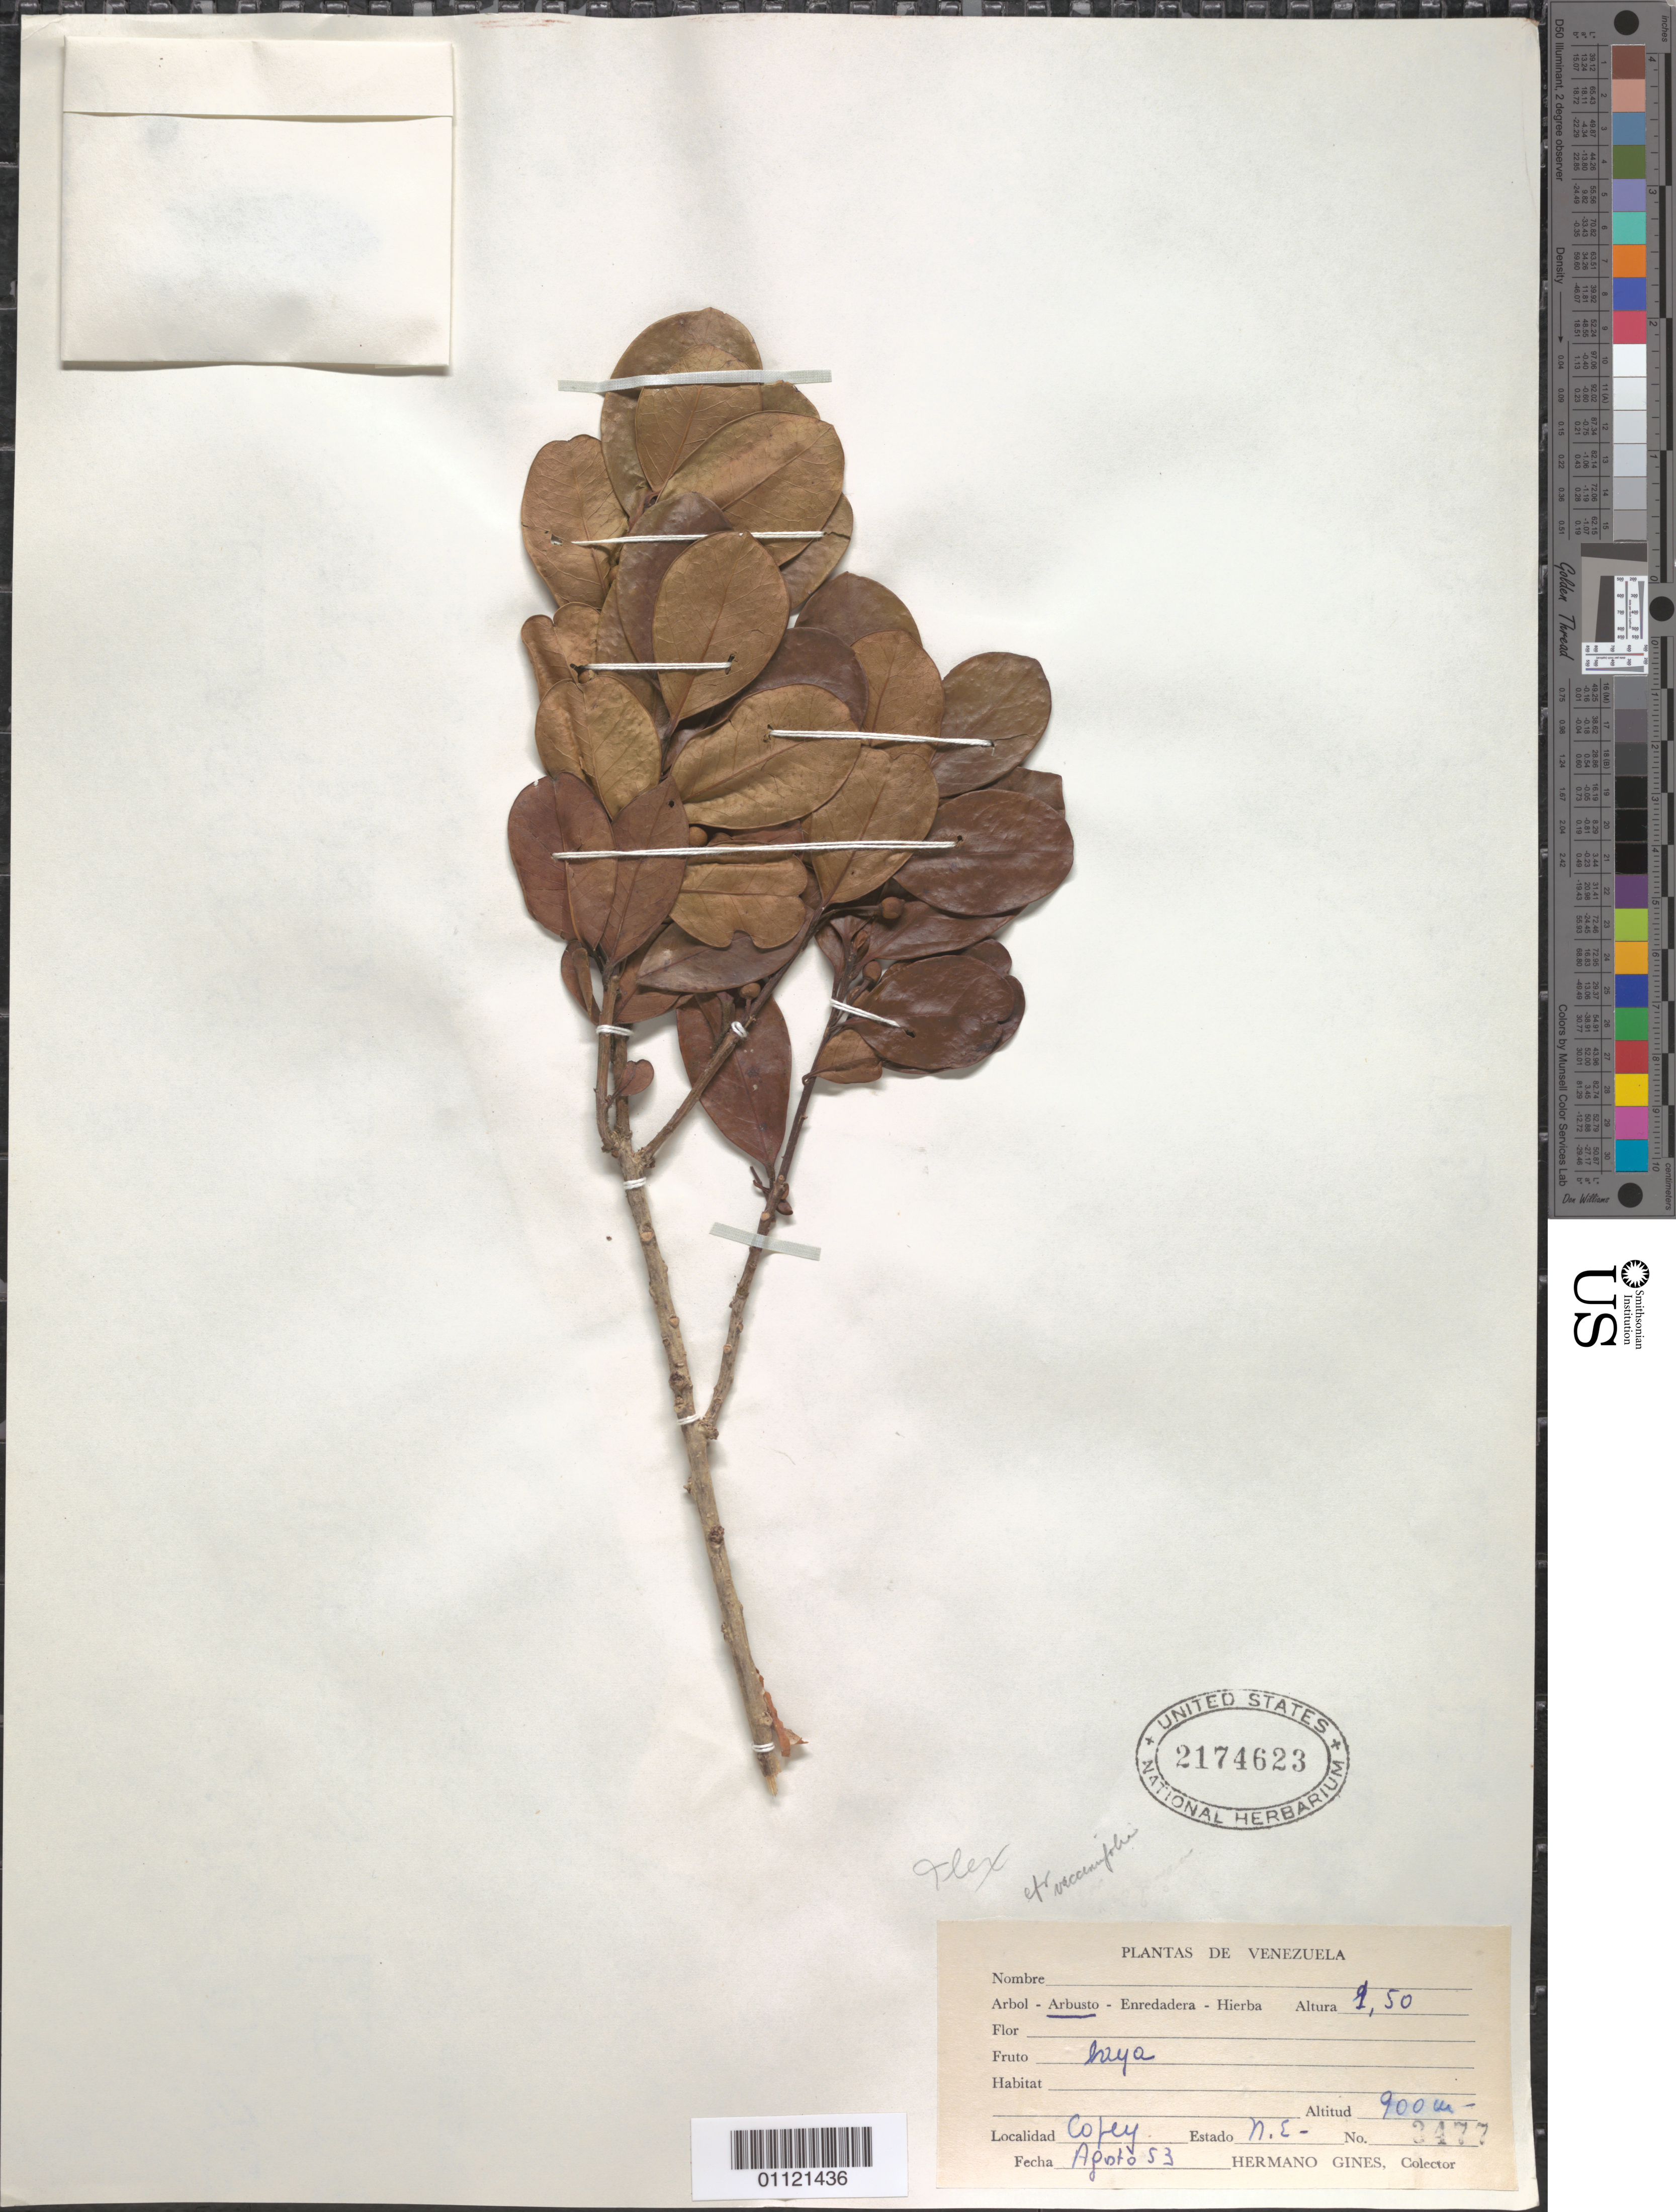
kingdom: Plantae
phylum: Tracheophyta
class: Magnoliopsida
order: Aquifoliales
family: Aquifoliaceae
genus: Ilex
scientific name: Ilex sideroxyloides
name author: (Sw.) Griseb.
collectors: Bro. Gines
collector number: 3477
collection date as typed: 01 Aug 1953 to 31 Aug 1953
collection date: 1953-08-01/1953-08-31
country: Venezuela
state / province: Nueva Esparta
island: Margarita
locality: Copey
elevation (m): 900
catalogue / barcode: US 2174623